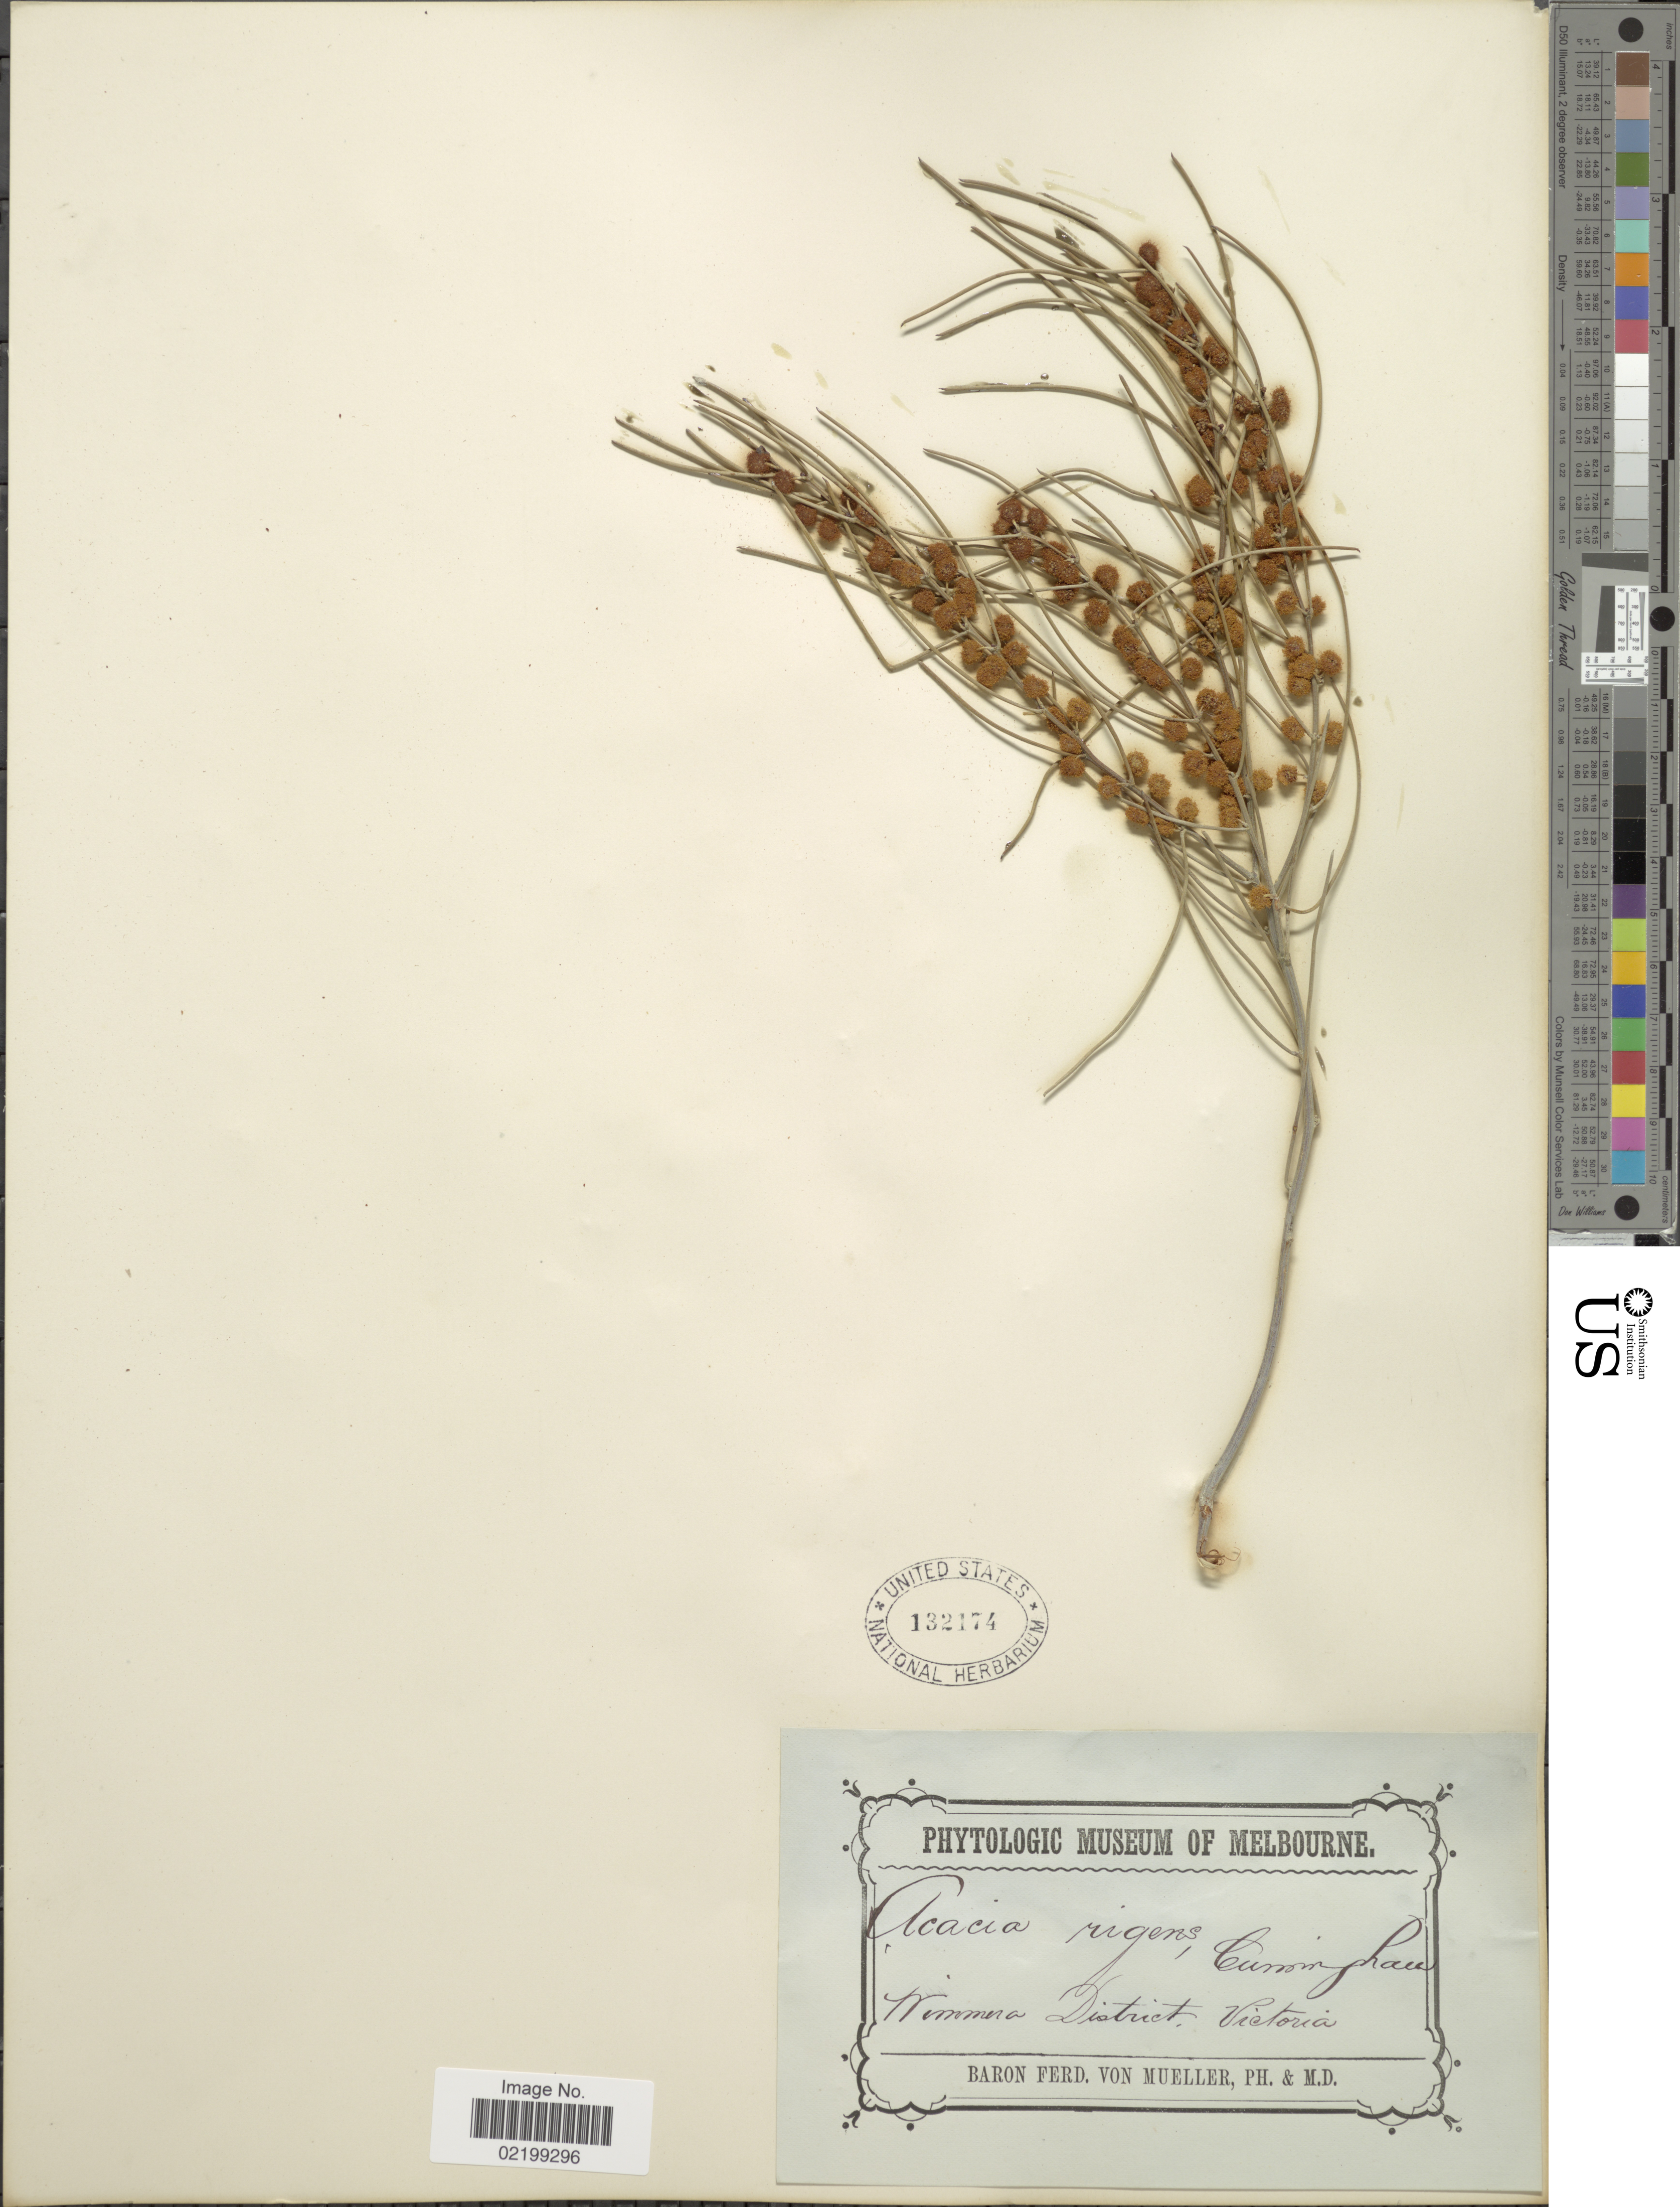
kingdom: Plantae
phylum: Tracheophyta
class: Magnoliopsida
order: Fabales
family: Fabaceae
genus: Acacia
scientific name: Acacia rigens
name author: G. Don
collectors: F. von Mueller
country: Australia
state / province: Victoria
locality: Wimmera District Victoria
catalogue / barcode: US 132174